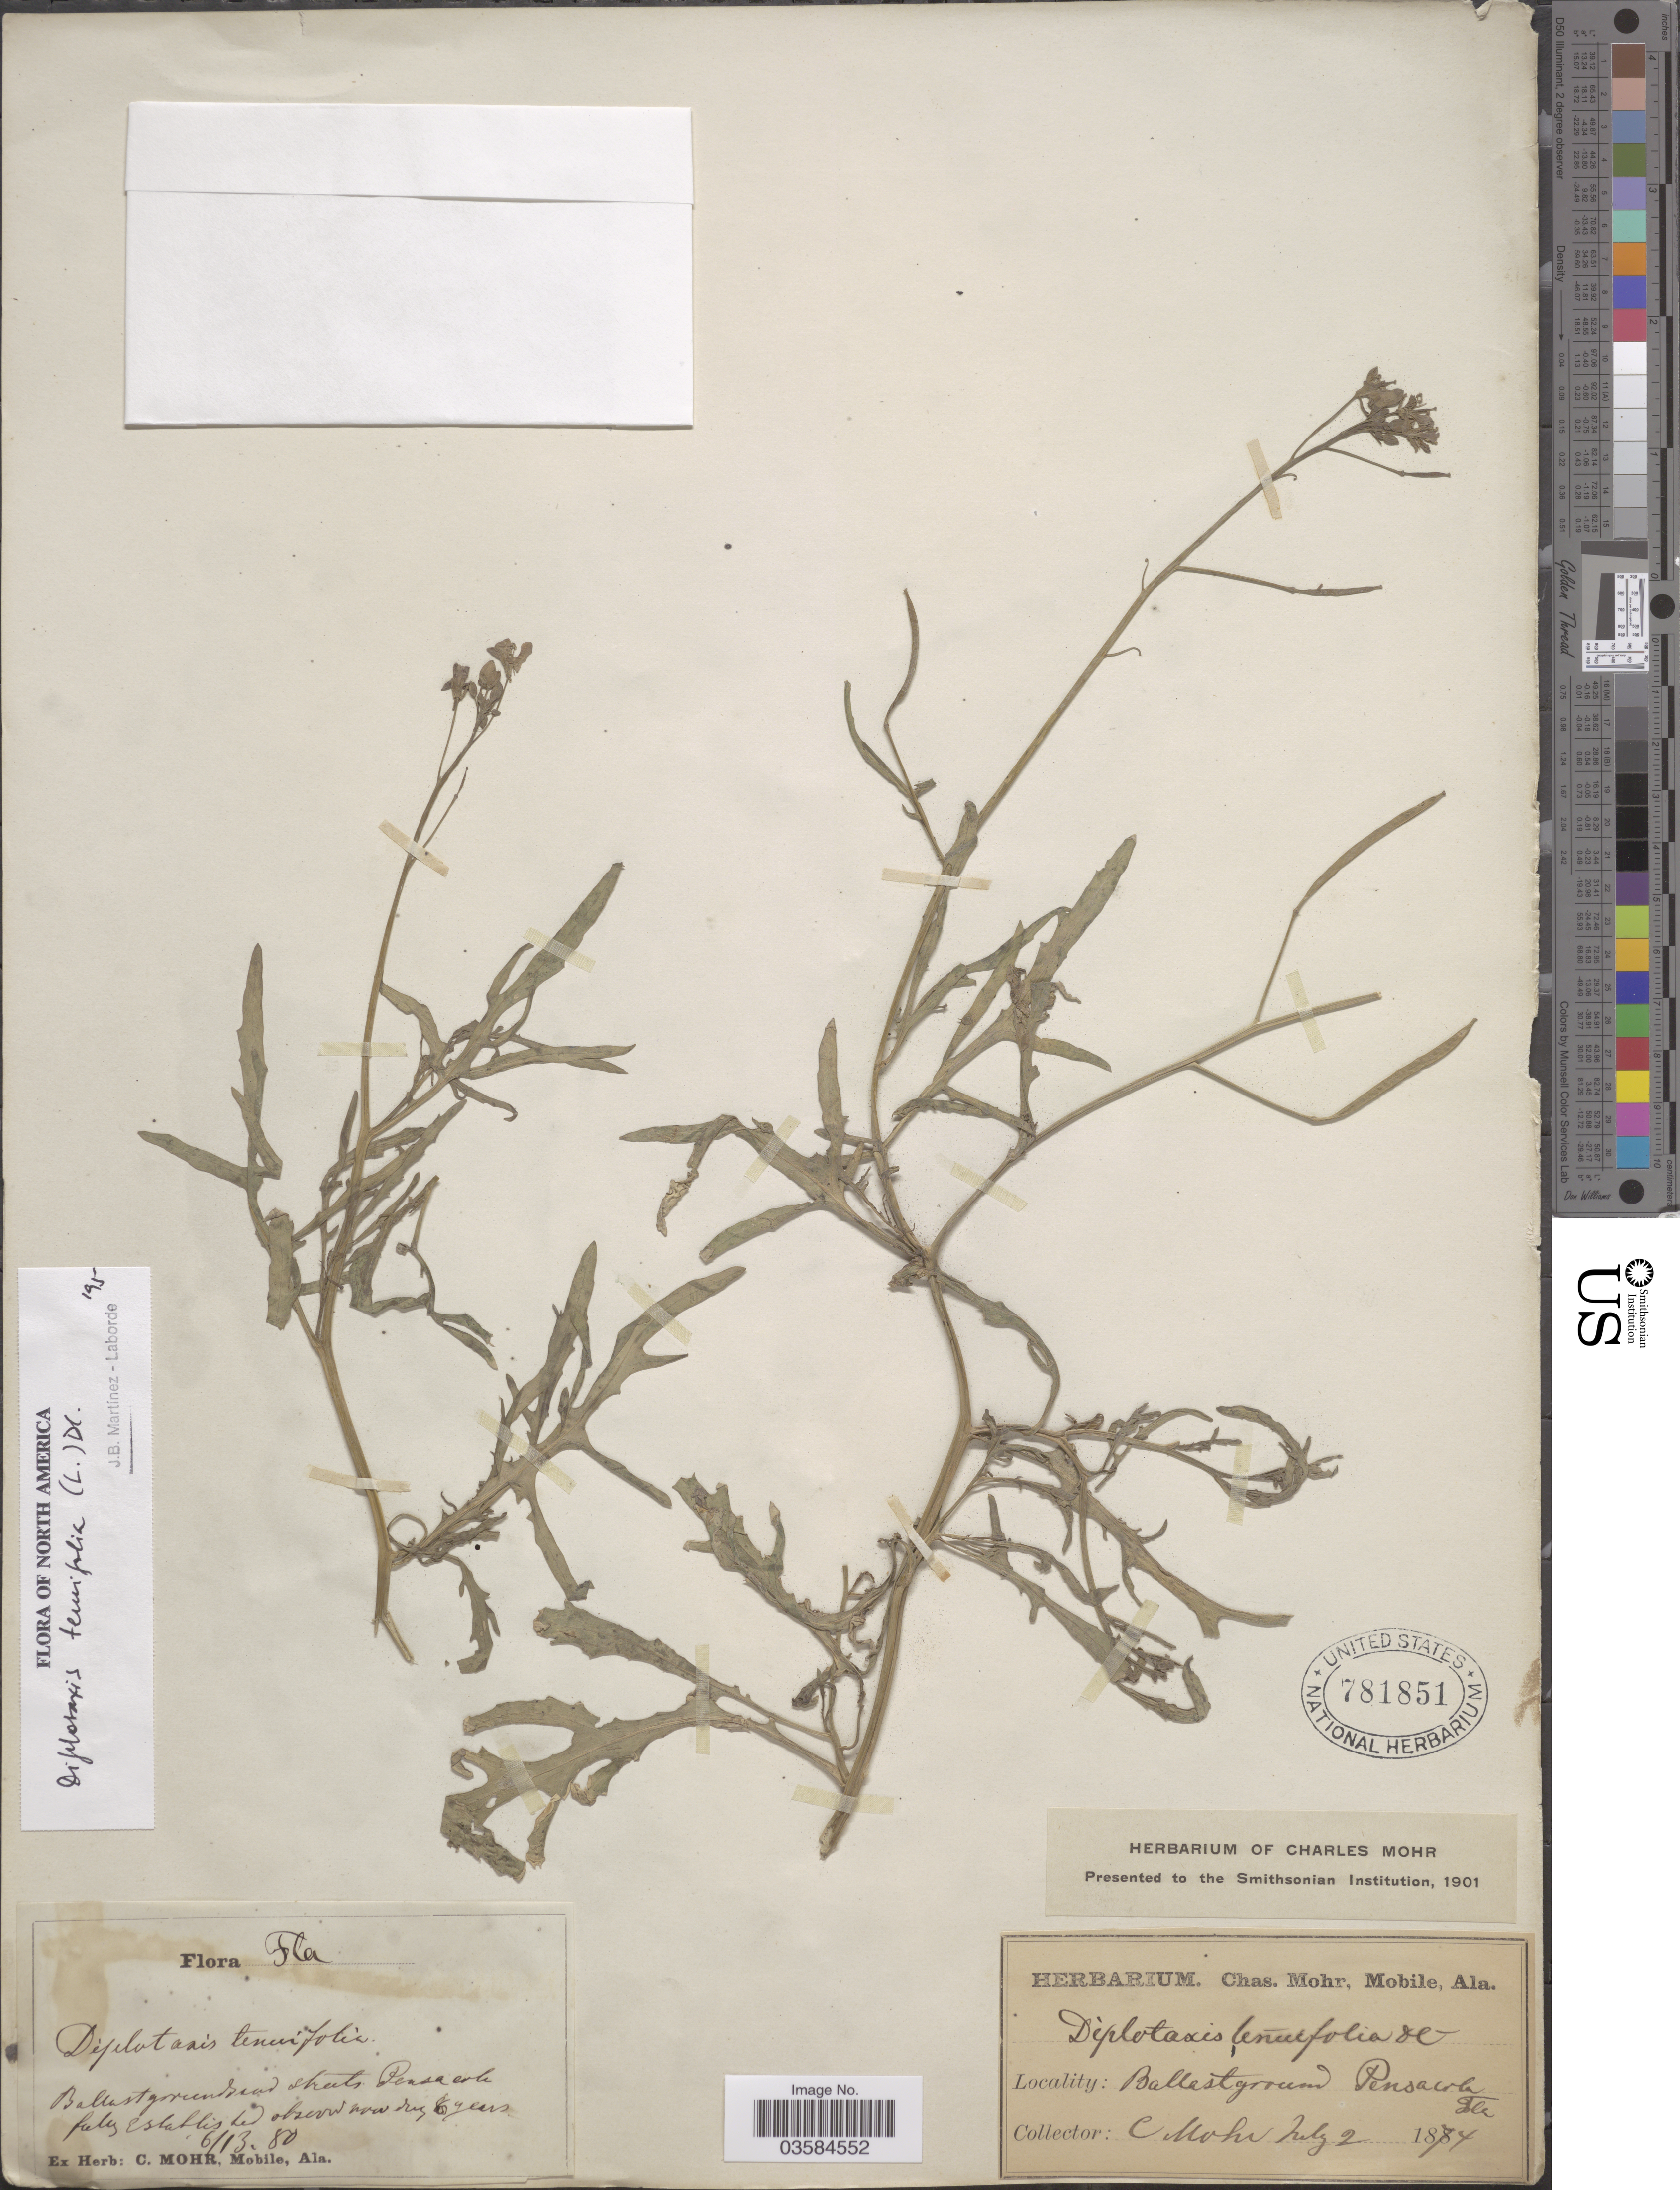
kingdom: Plantae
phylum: Tracheophyta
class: Magnoliopsida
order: Brassicales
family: Brassicaceae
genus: Diplotaxis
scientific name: Diplotaxis tenuifolia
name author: (L.) DC.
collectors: Mohr, C. T. (herbarium)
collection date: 1874-07-02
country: United States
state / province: Florida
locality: Ballast grounds and streets Pensacola.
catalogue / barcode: US 781851